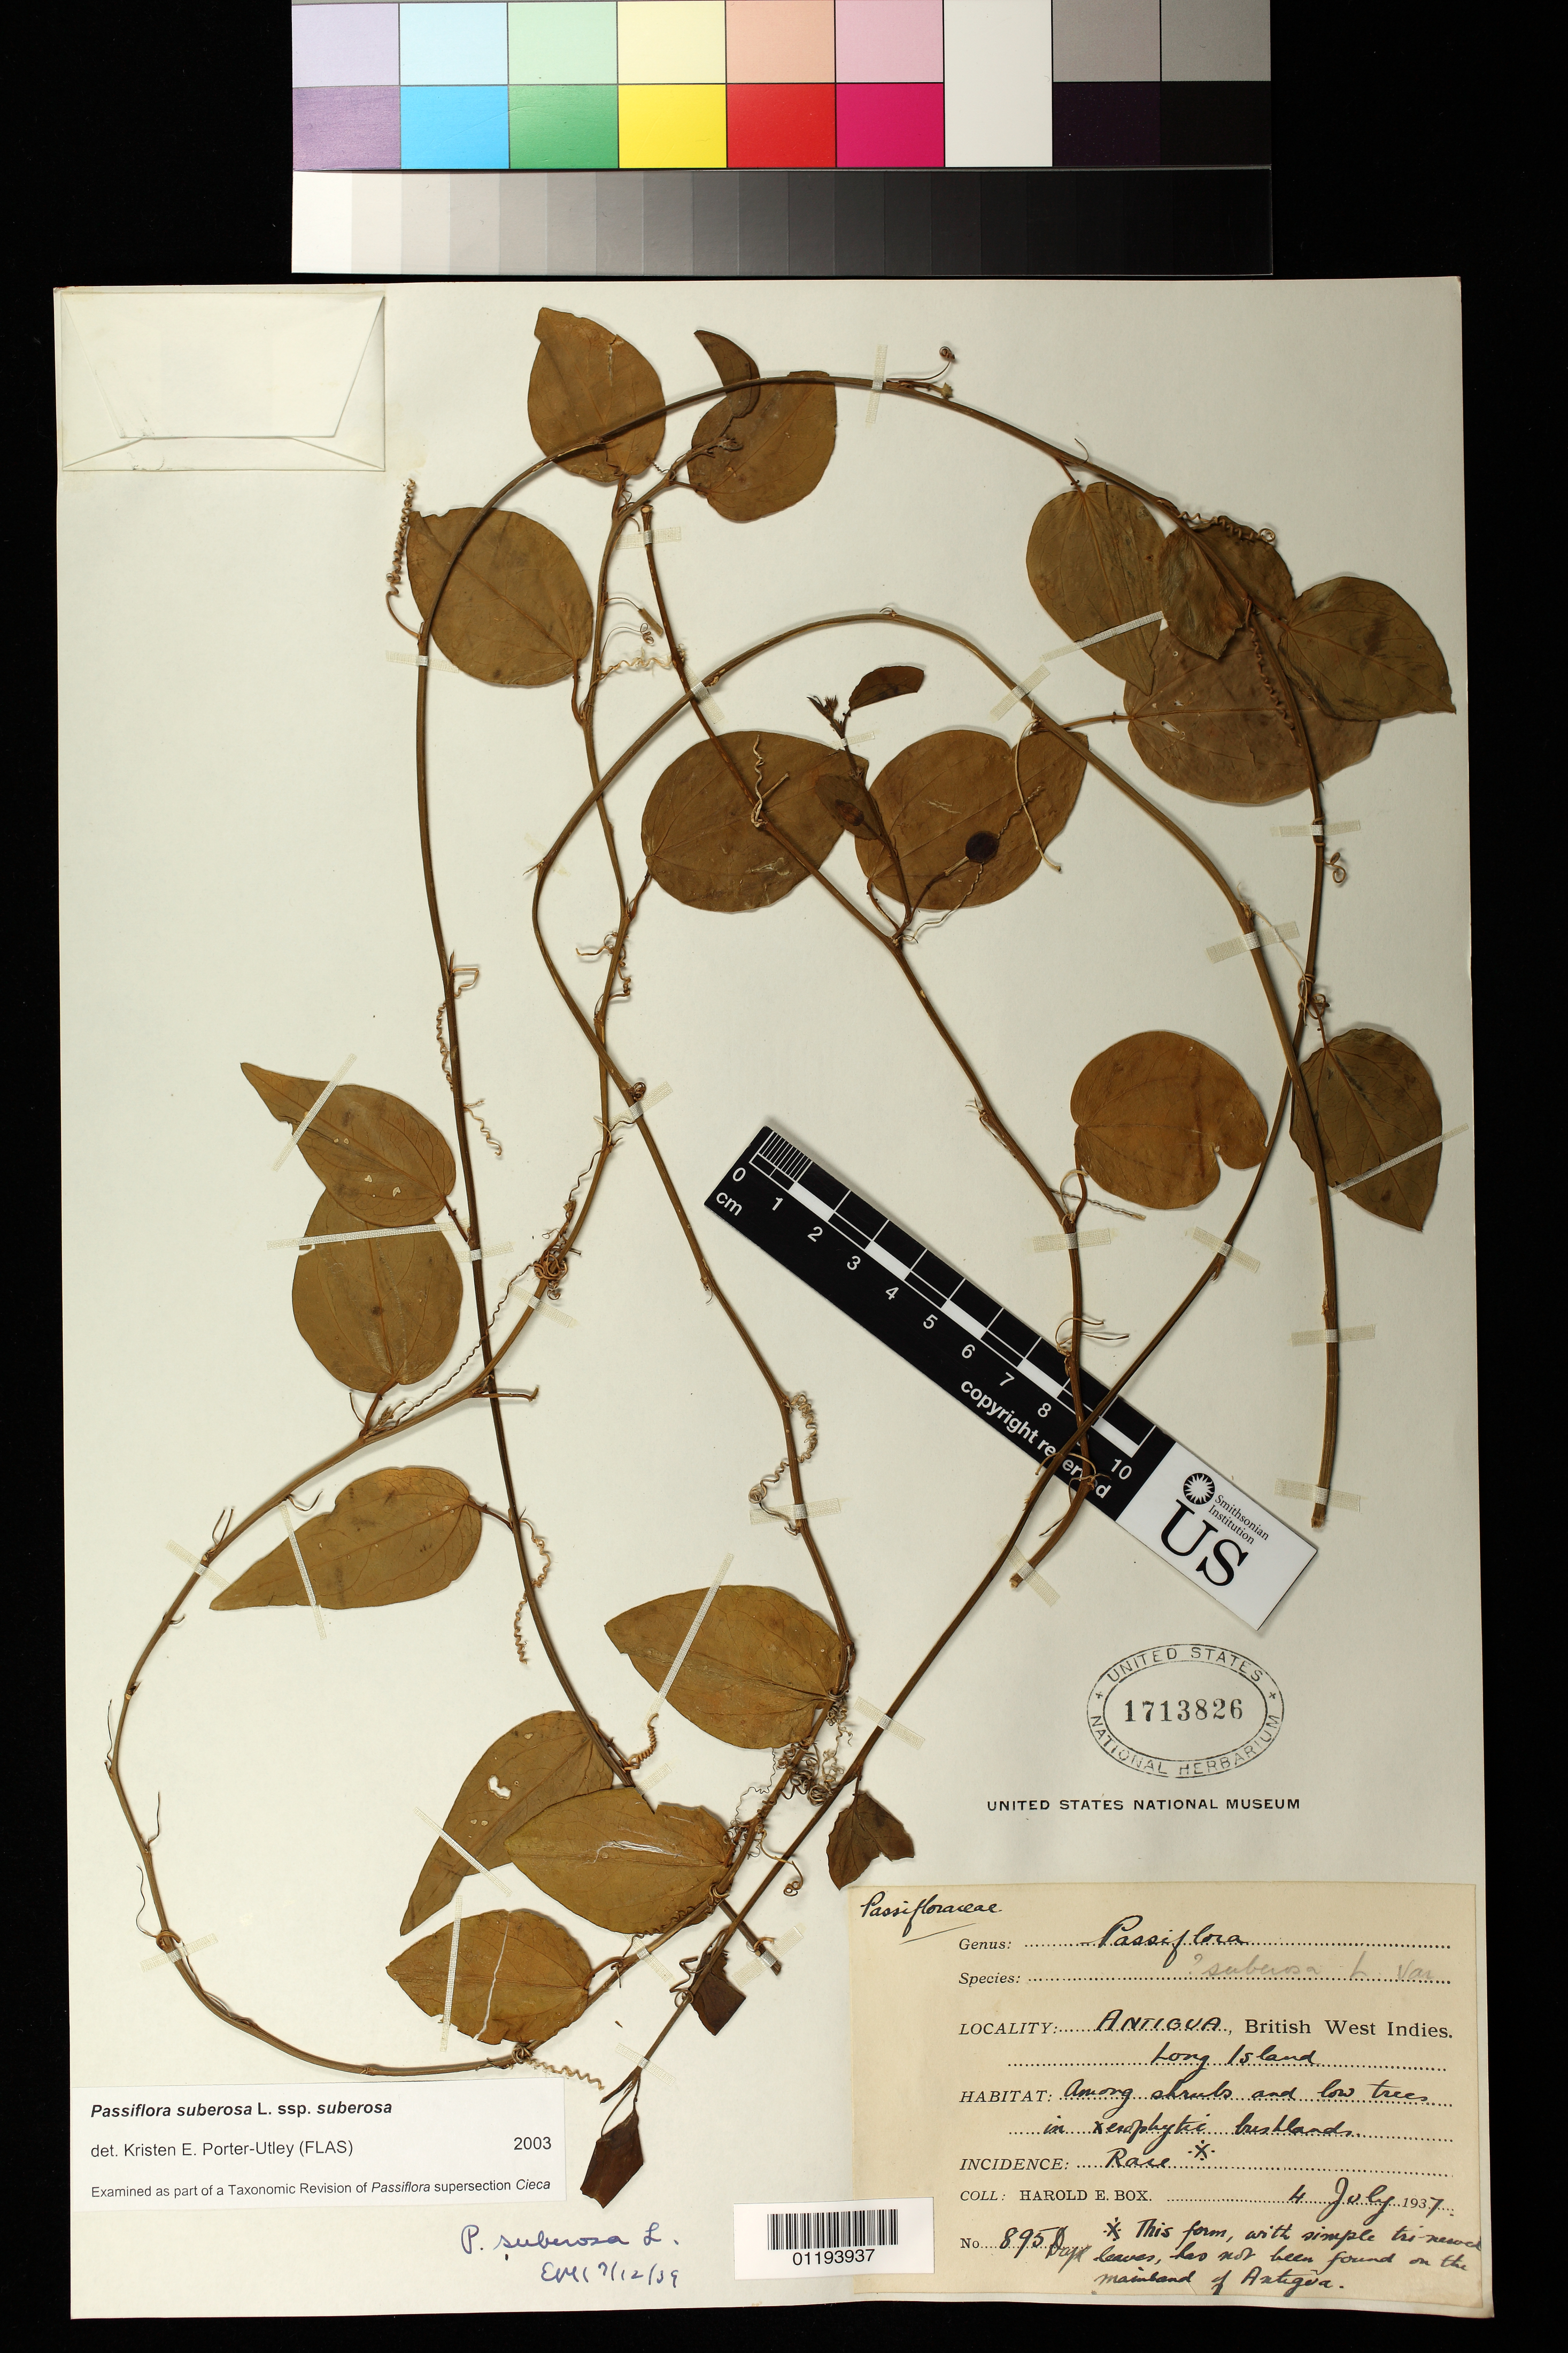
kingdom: Plantae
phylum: Tracheophyta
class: Magnoliopsida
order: Malpighiales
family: Passifloraceae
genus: Passiflora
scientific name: Passiflora suberosa subsp. suberosa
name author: L.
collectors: H. E. Box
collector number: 895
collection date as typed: Jul 4 1937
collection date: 1937-07-04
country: Antigua and Barbuda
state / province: Saint George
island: Long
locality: Long Island, Antigua, British West Indies.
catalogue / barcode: US 1713826